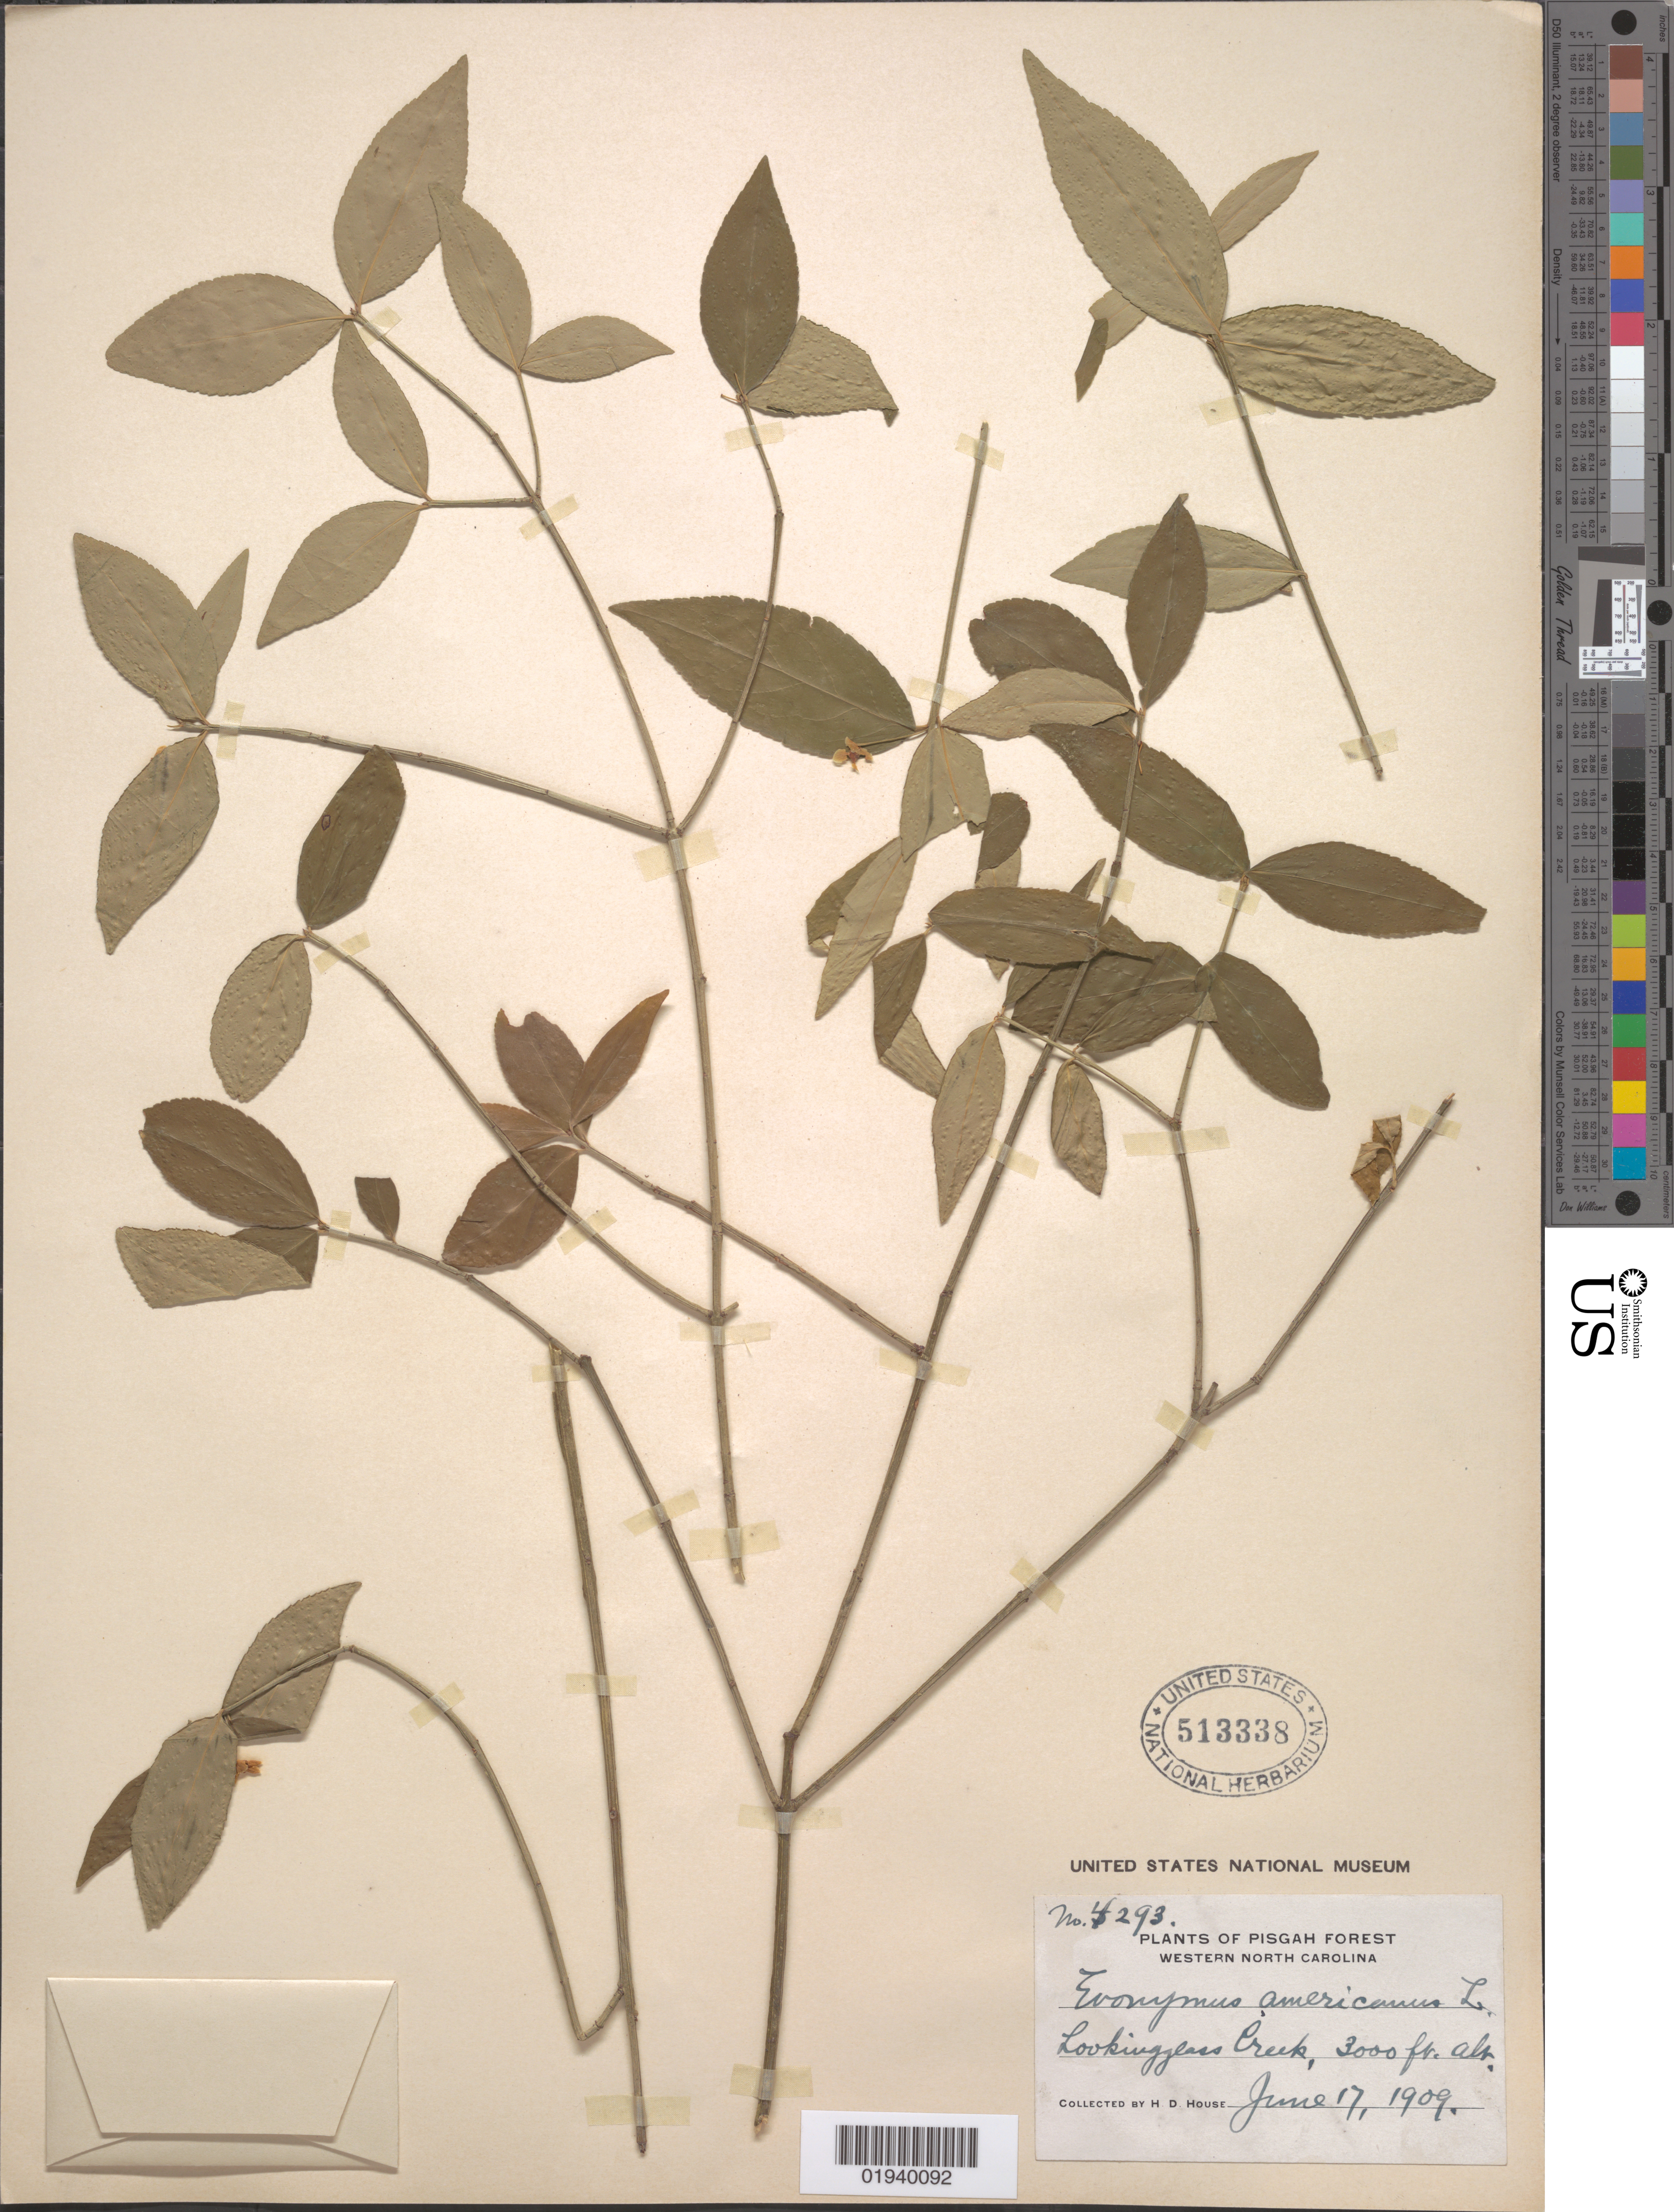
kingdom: Plantae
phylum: Tracheophyta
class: Magnoliopsida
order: Celastrales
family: Celastraceae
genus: Euonymus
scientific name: Euonymus americanus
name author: L.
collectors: H. D. House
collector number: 4293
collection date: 1909-06-17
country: United States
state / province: North Carolina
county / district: Transylvania County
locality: Looking Glass Creek, Pisgah Forest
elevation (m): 914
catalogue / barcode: US 513338